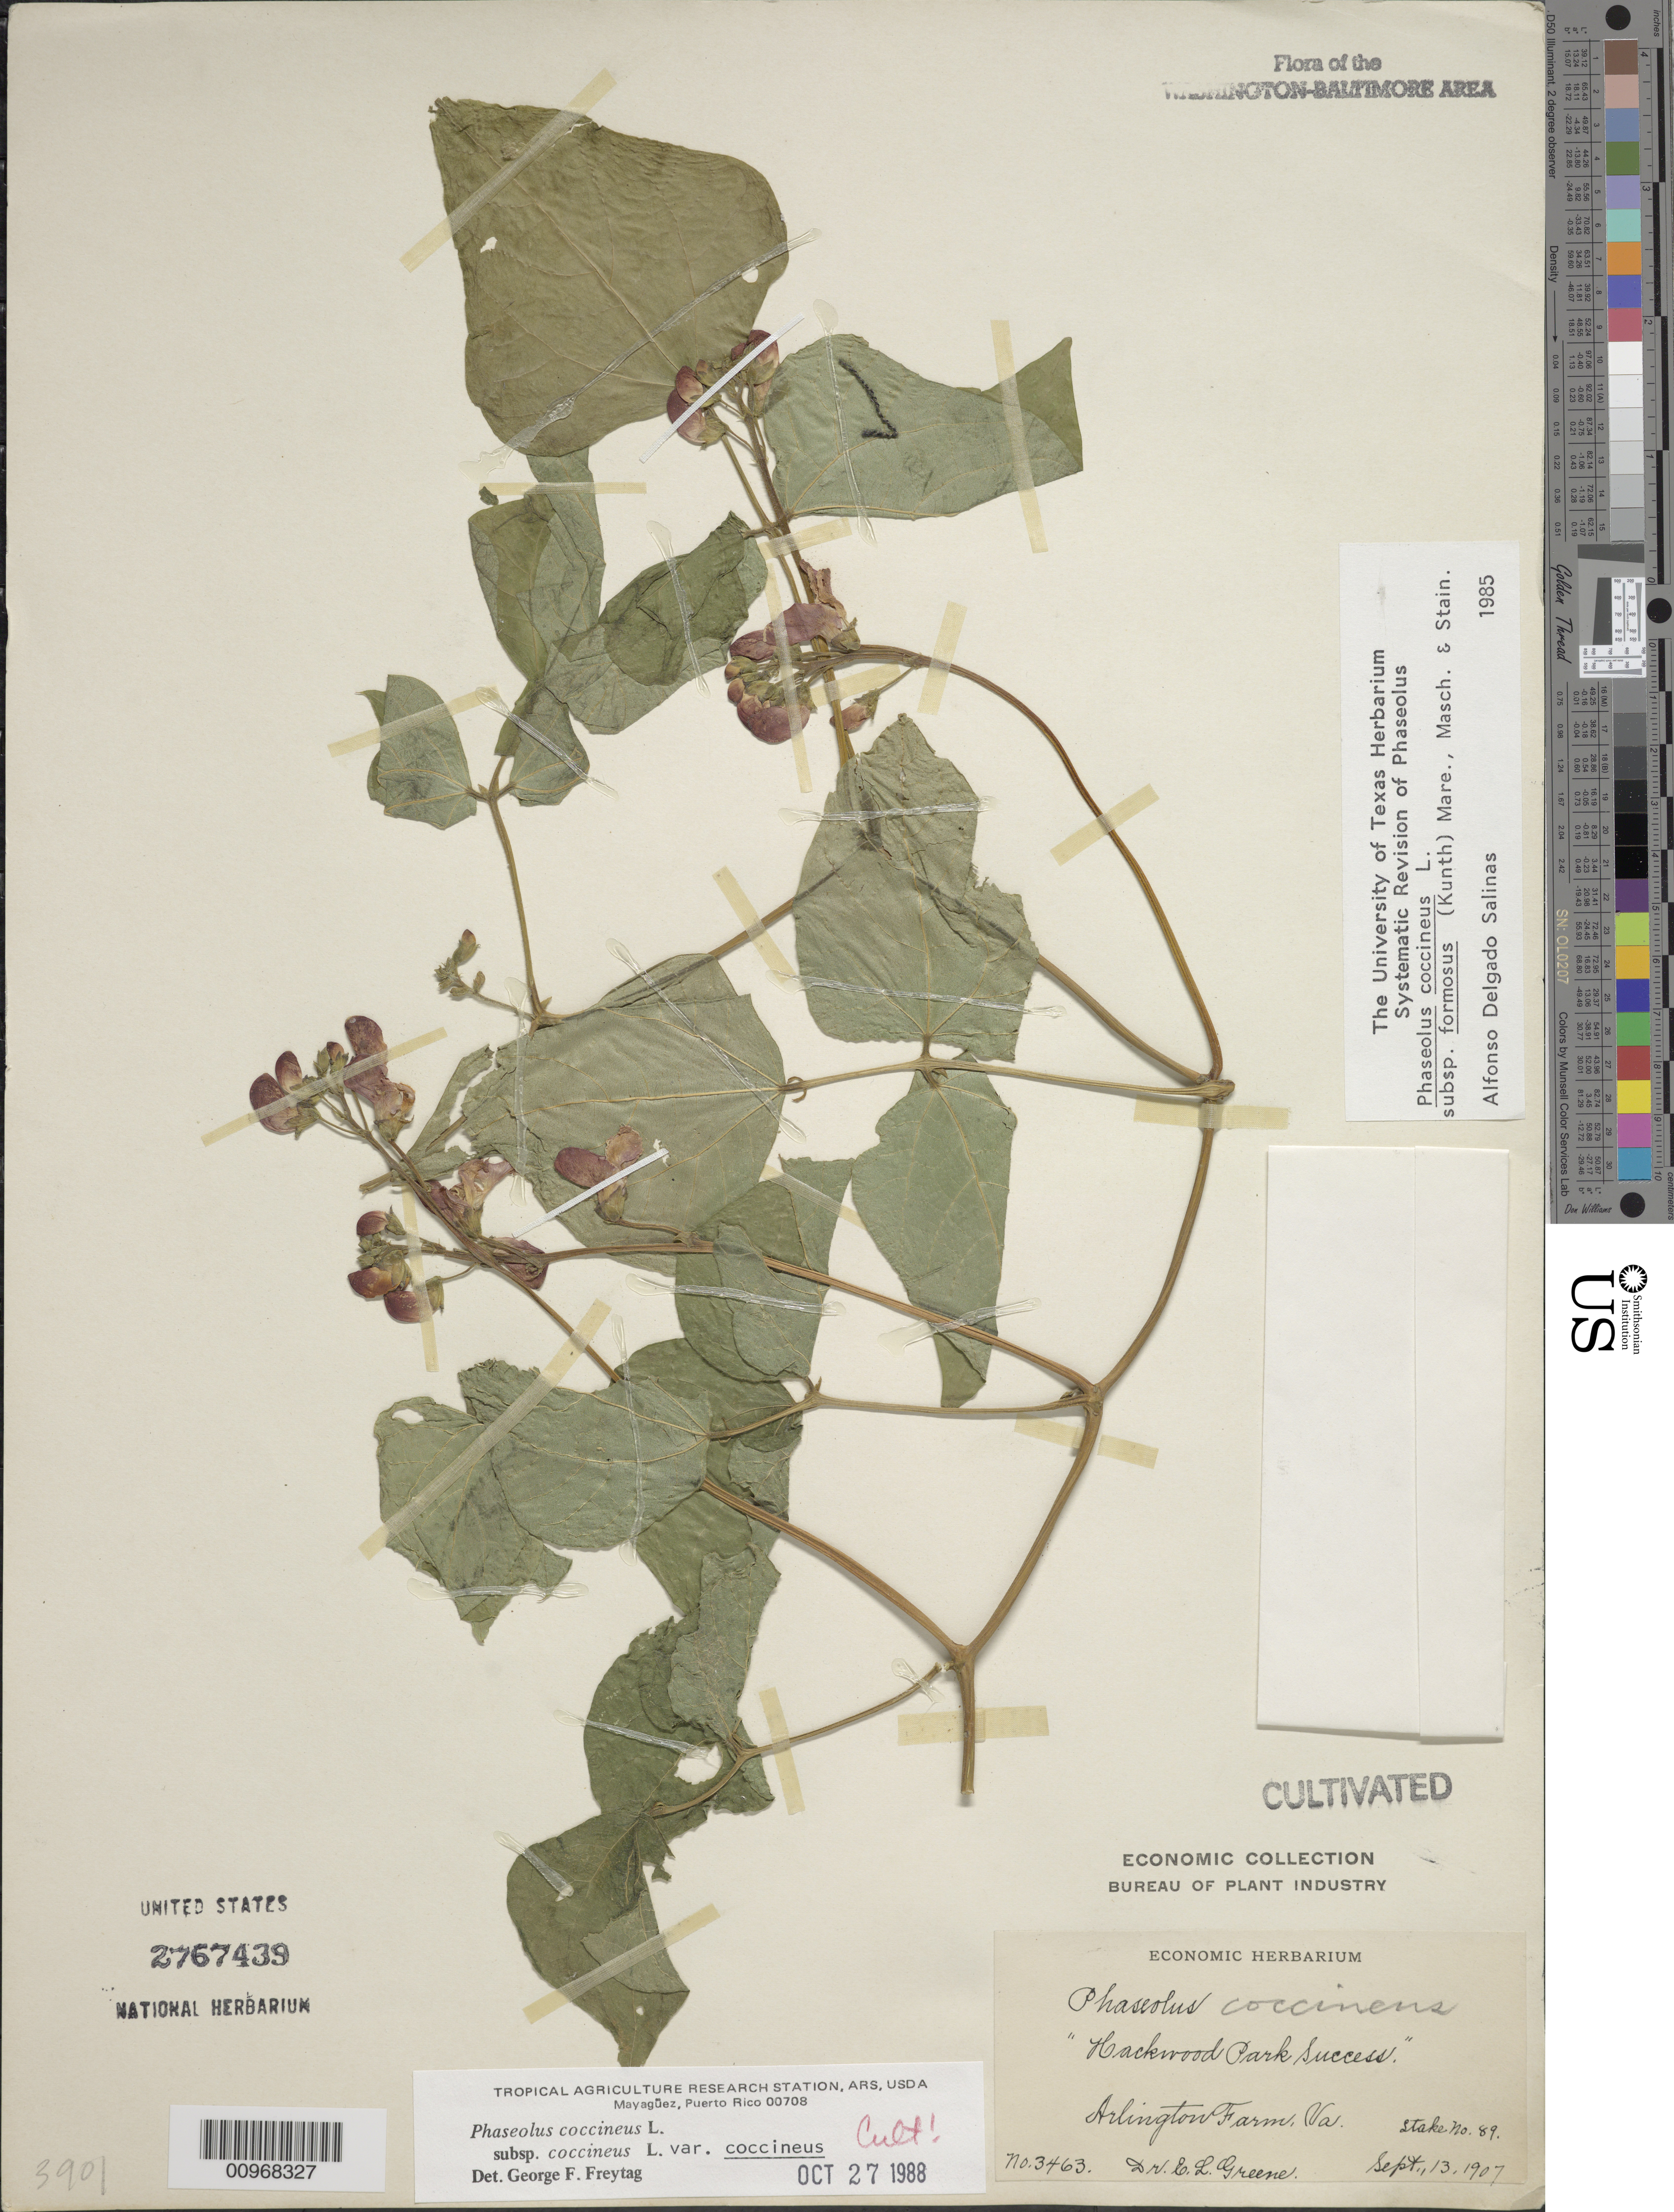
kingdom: Plantae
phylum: Tracheophyta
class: Magnoliopsida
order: Fabales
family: Fabaceae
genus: Phaseolus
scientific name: Phaseolus coccineus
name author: L.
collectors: E. L. Greene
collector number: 34631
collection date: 1907-09-13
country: United States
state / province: Virginia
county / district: Arlington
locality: Hackwood Park Success, Arlington Farm, Va.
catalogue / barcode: US 2767439